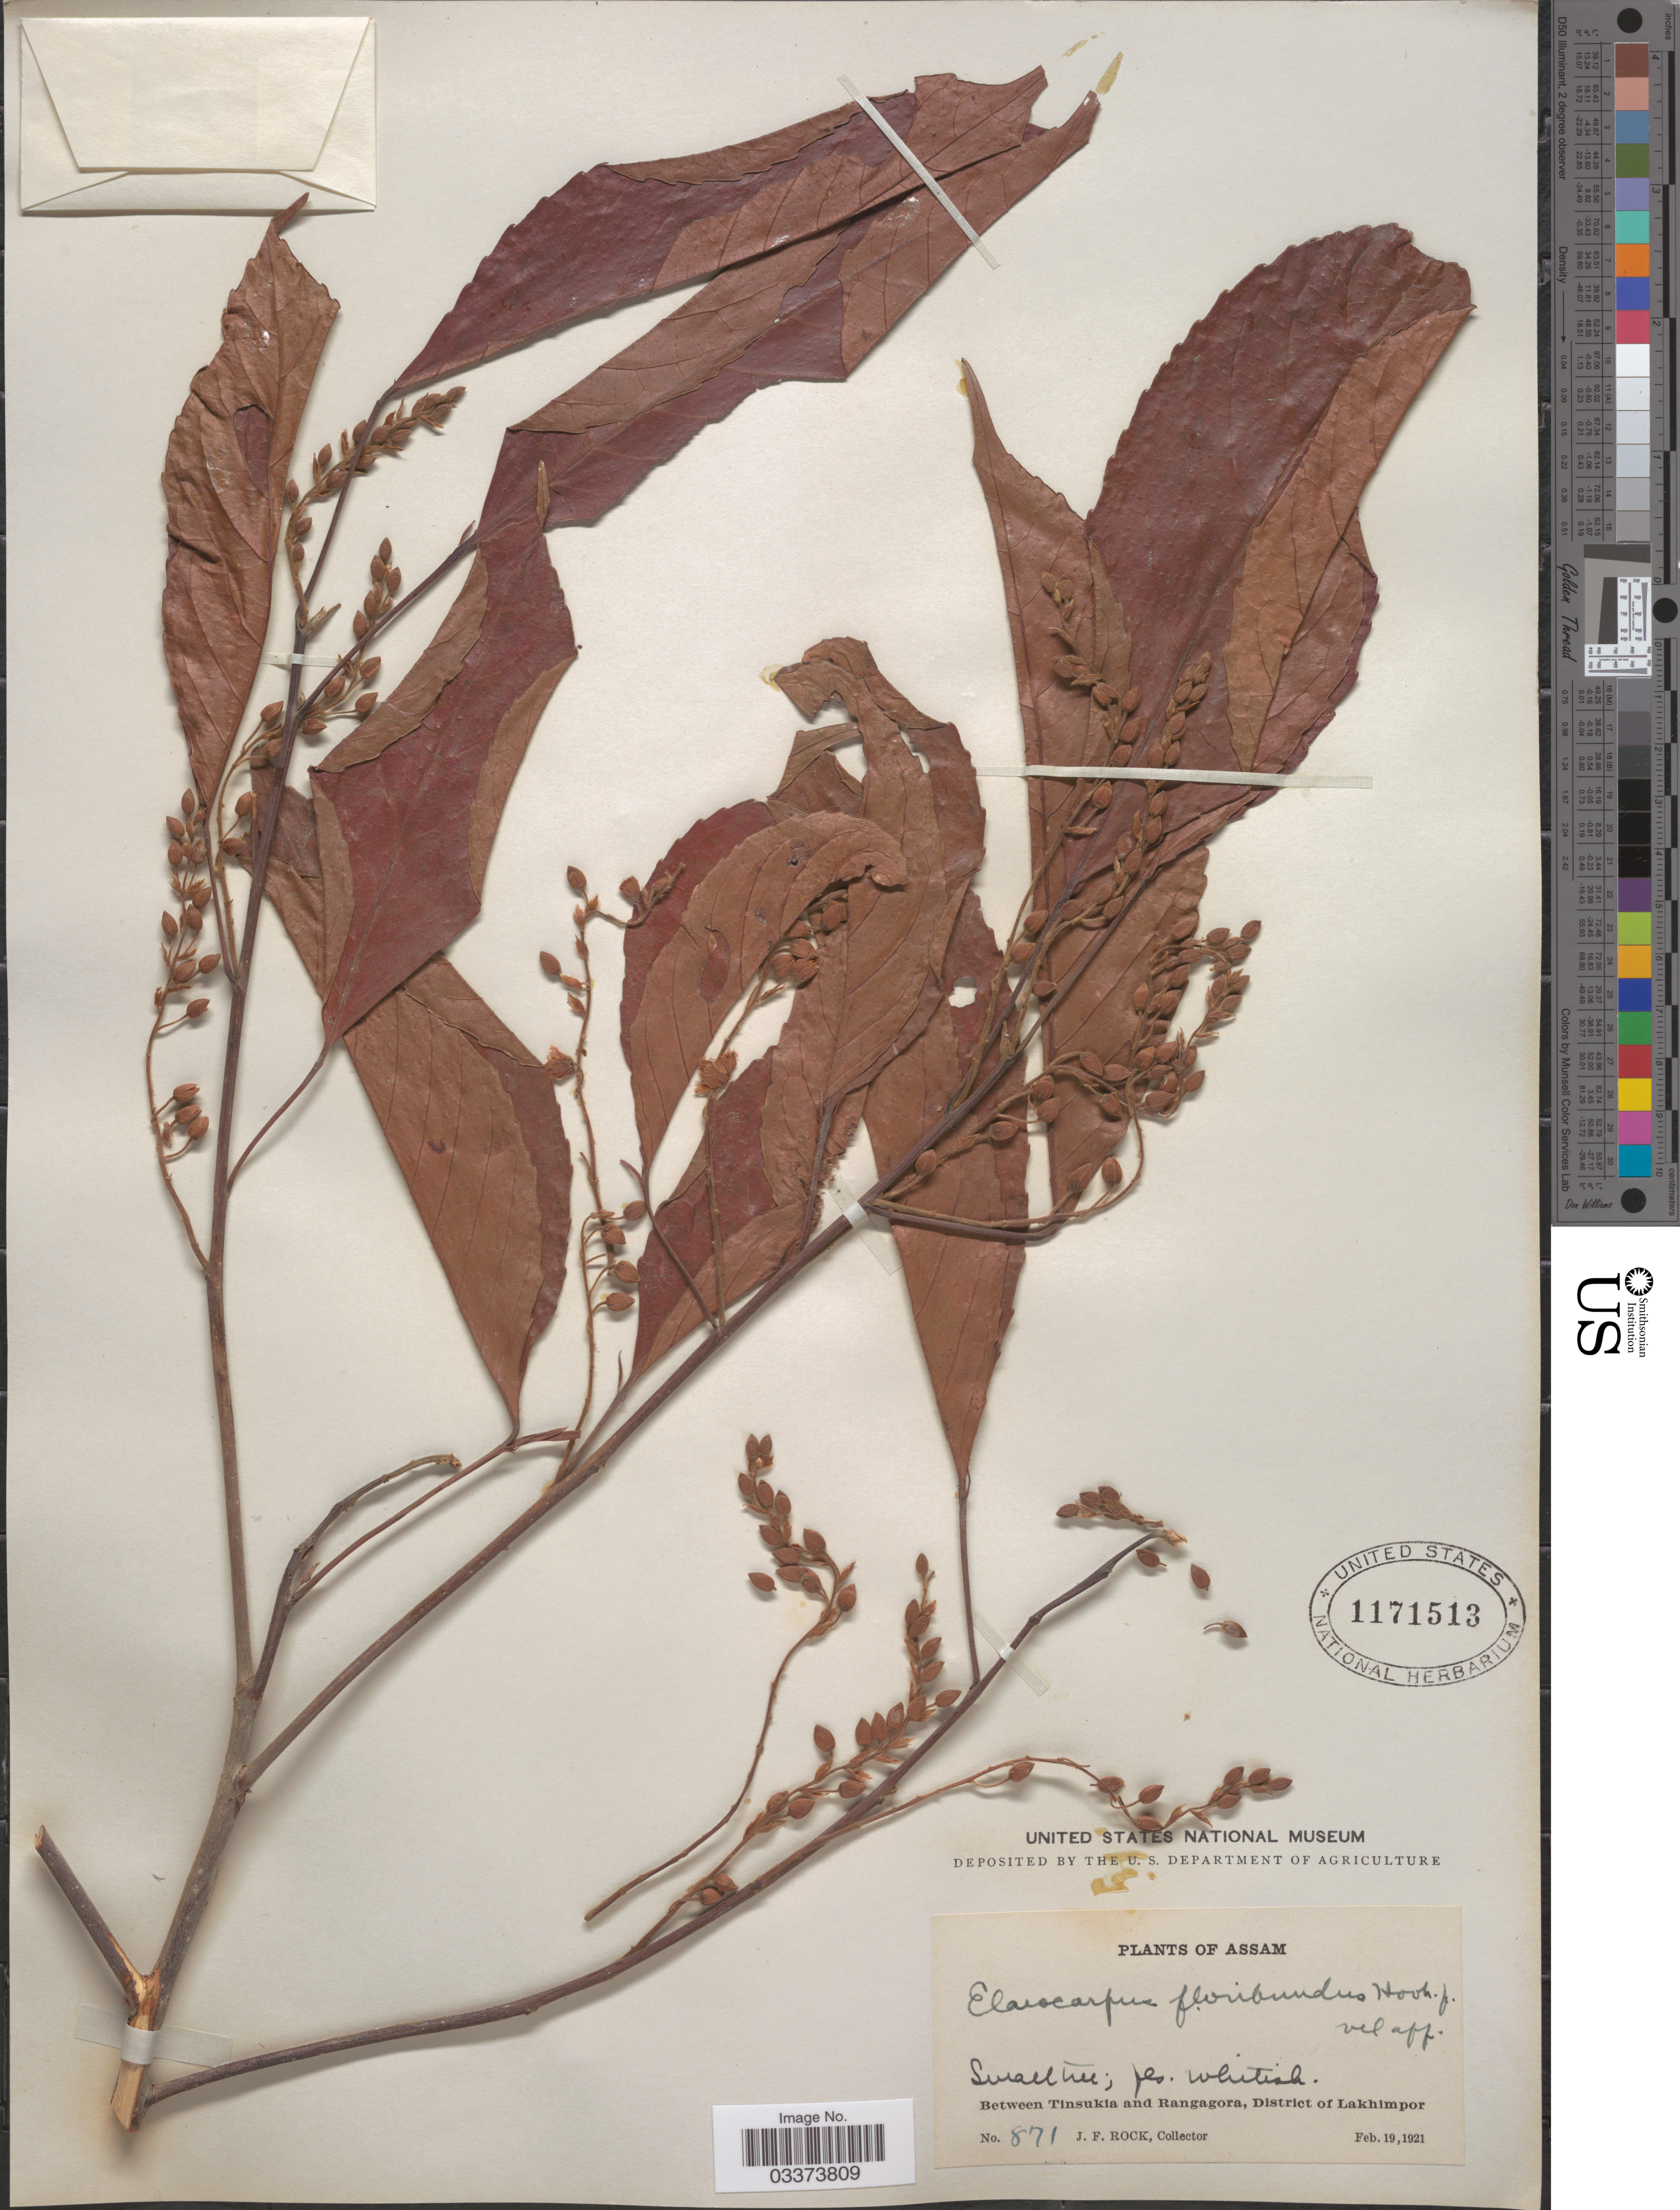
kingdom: Plantae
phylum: Tracheophyta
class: Magnoliopsida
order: Oxalidales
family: Elaeocarpaceae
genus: Elaeocarpus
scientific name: Elaeocarpus floribundus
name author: Blume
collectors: J. Rock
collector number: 871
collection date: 1921-02-19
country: India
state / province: Assam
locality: Between Tinsukia and Rangagora, District of Lakhimpor.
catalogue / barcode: US 1171513